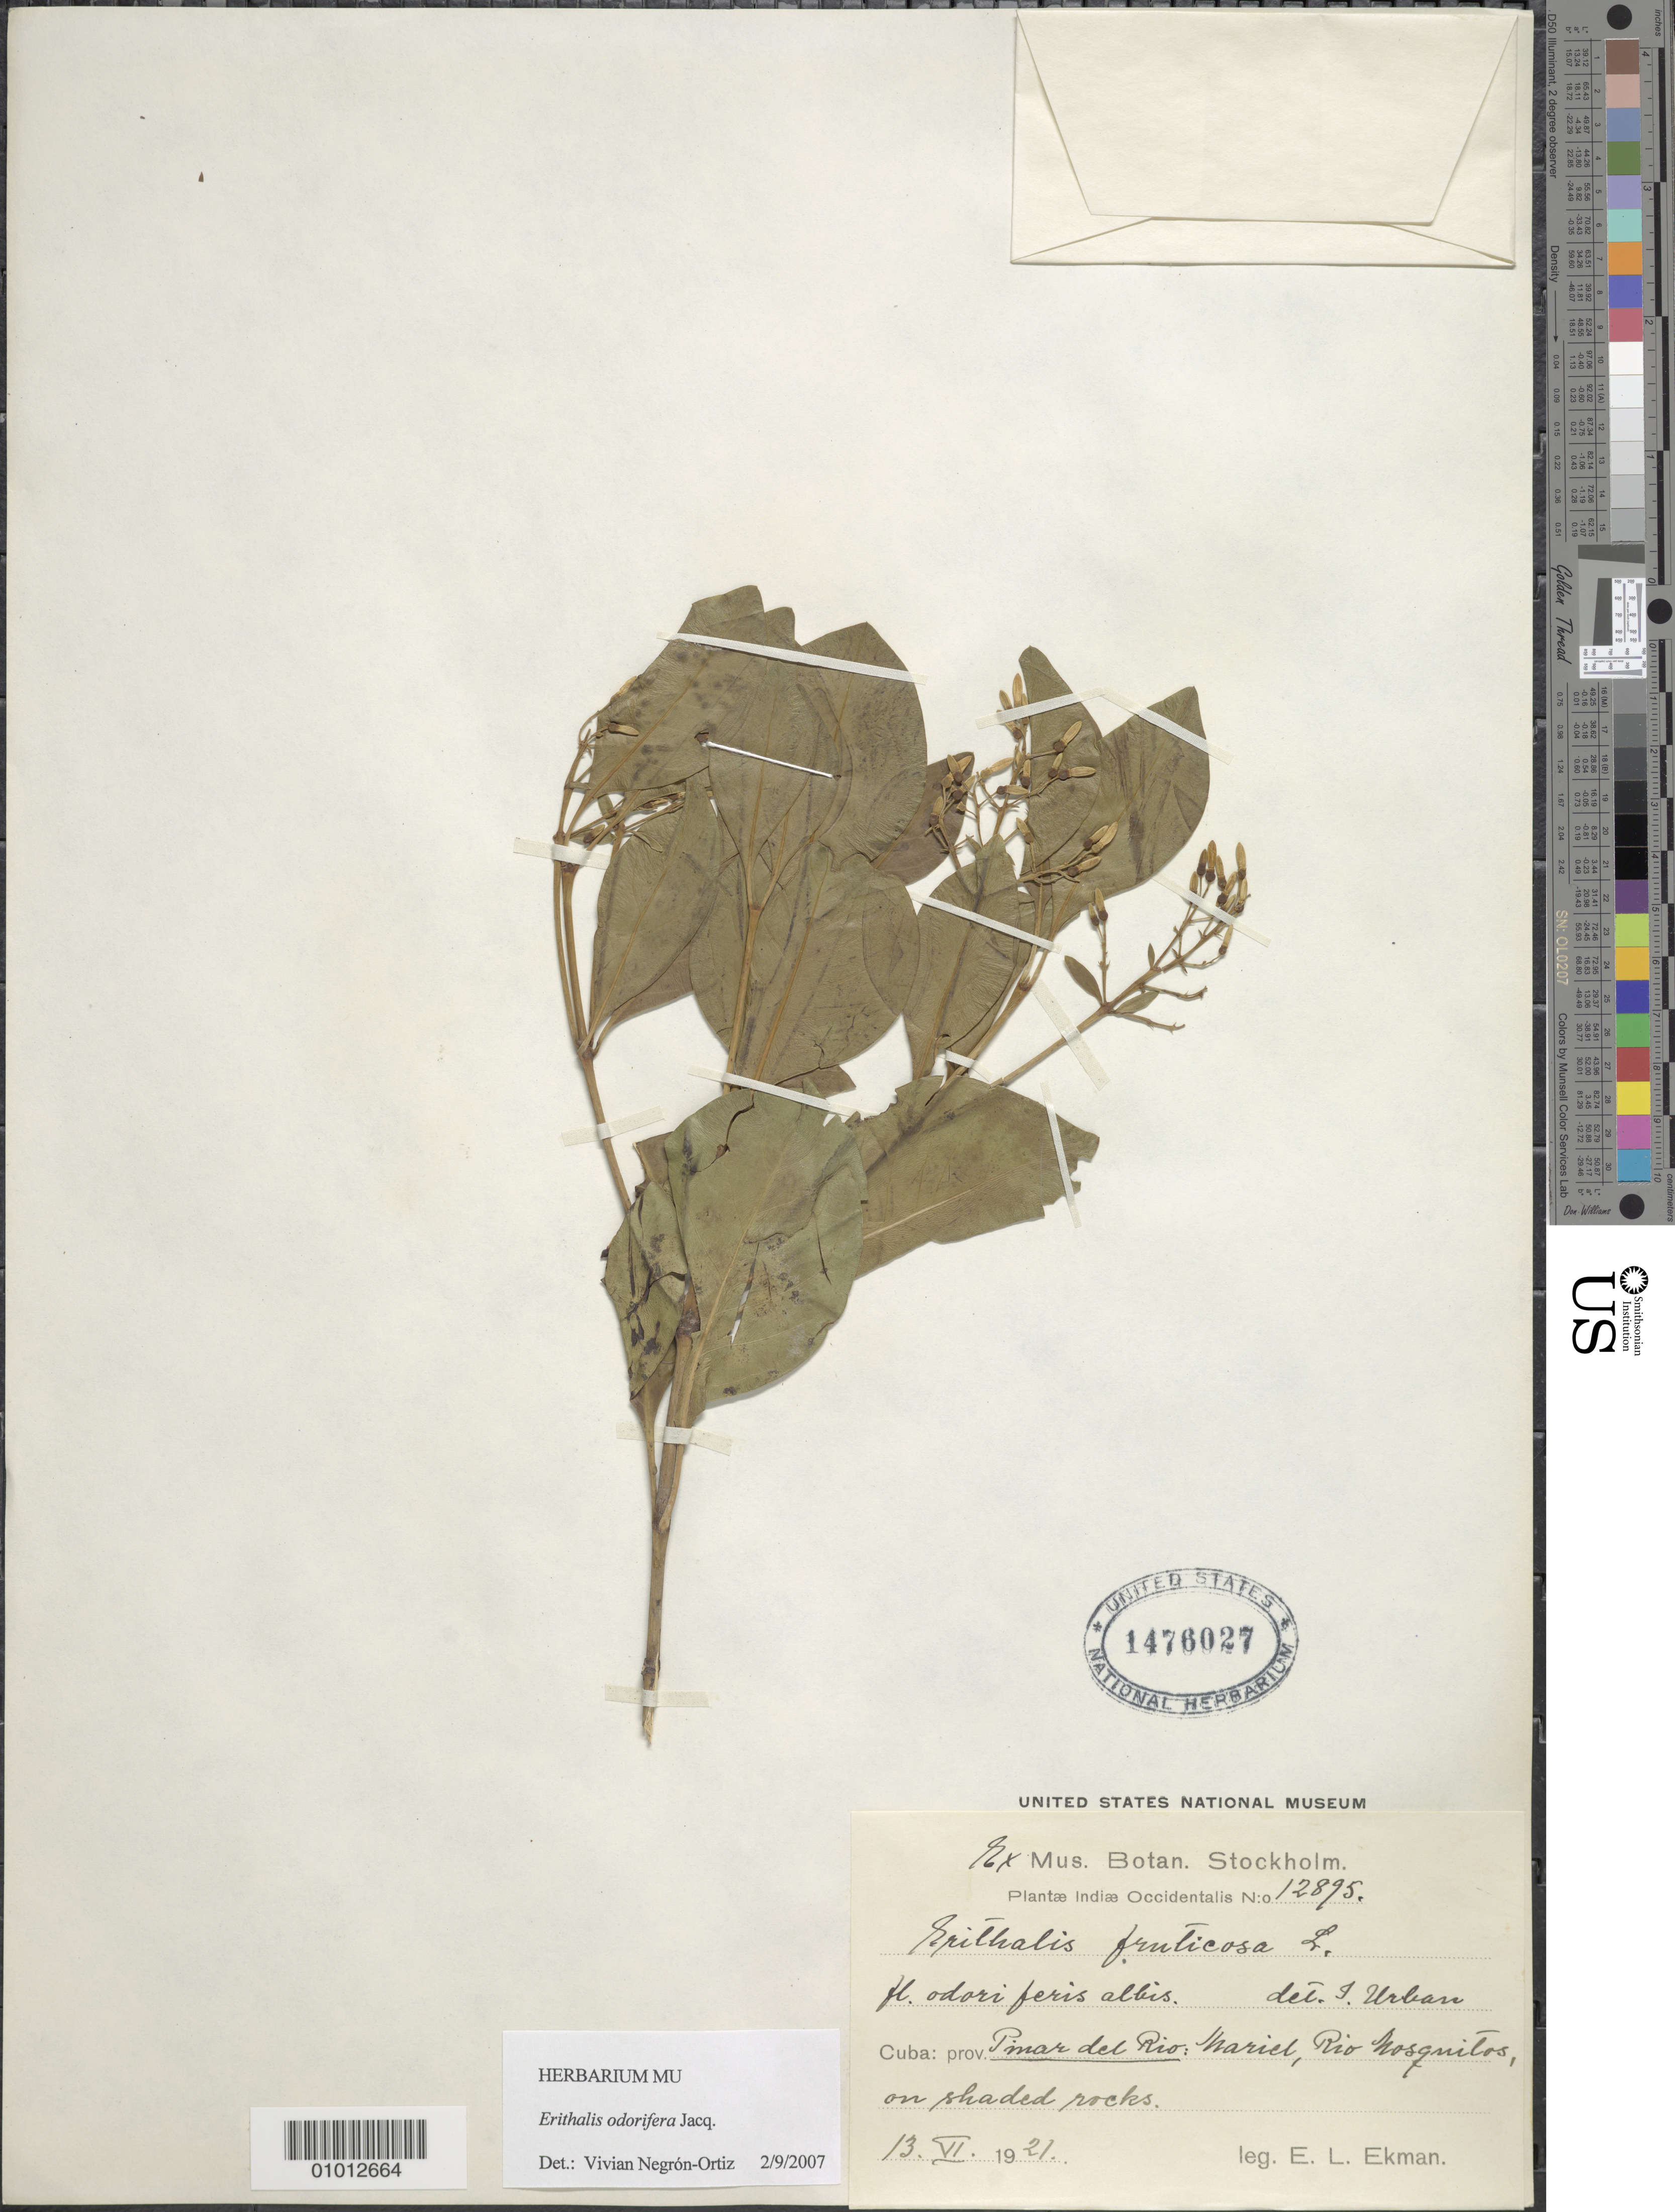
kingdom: Plantae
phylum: Tracheophyta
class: Magnoliopsida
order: Gentianales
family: Rubiaceae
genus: Erithalis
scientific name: Erithalis odorifera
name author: Jacq.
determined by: Negrón-Ortiz, V.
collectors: E. L. Ekman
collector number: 12895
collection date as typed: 13 Jun 1921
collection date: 1921-06-13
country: Cuba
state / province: Pinar del Rio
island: Cuba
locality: Mariel, Rio Mosquitos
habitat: On shaded rocks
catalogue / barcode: US 1476027